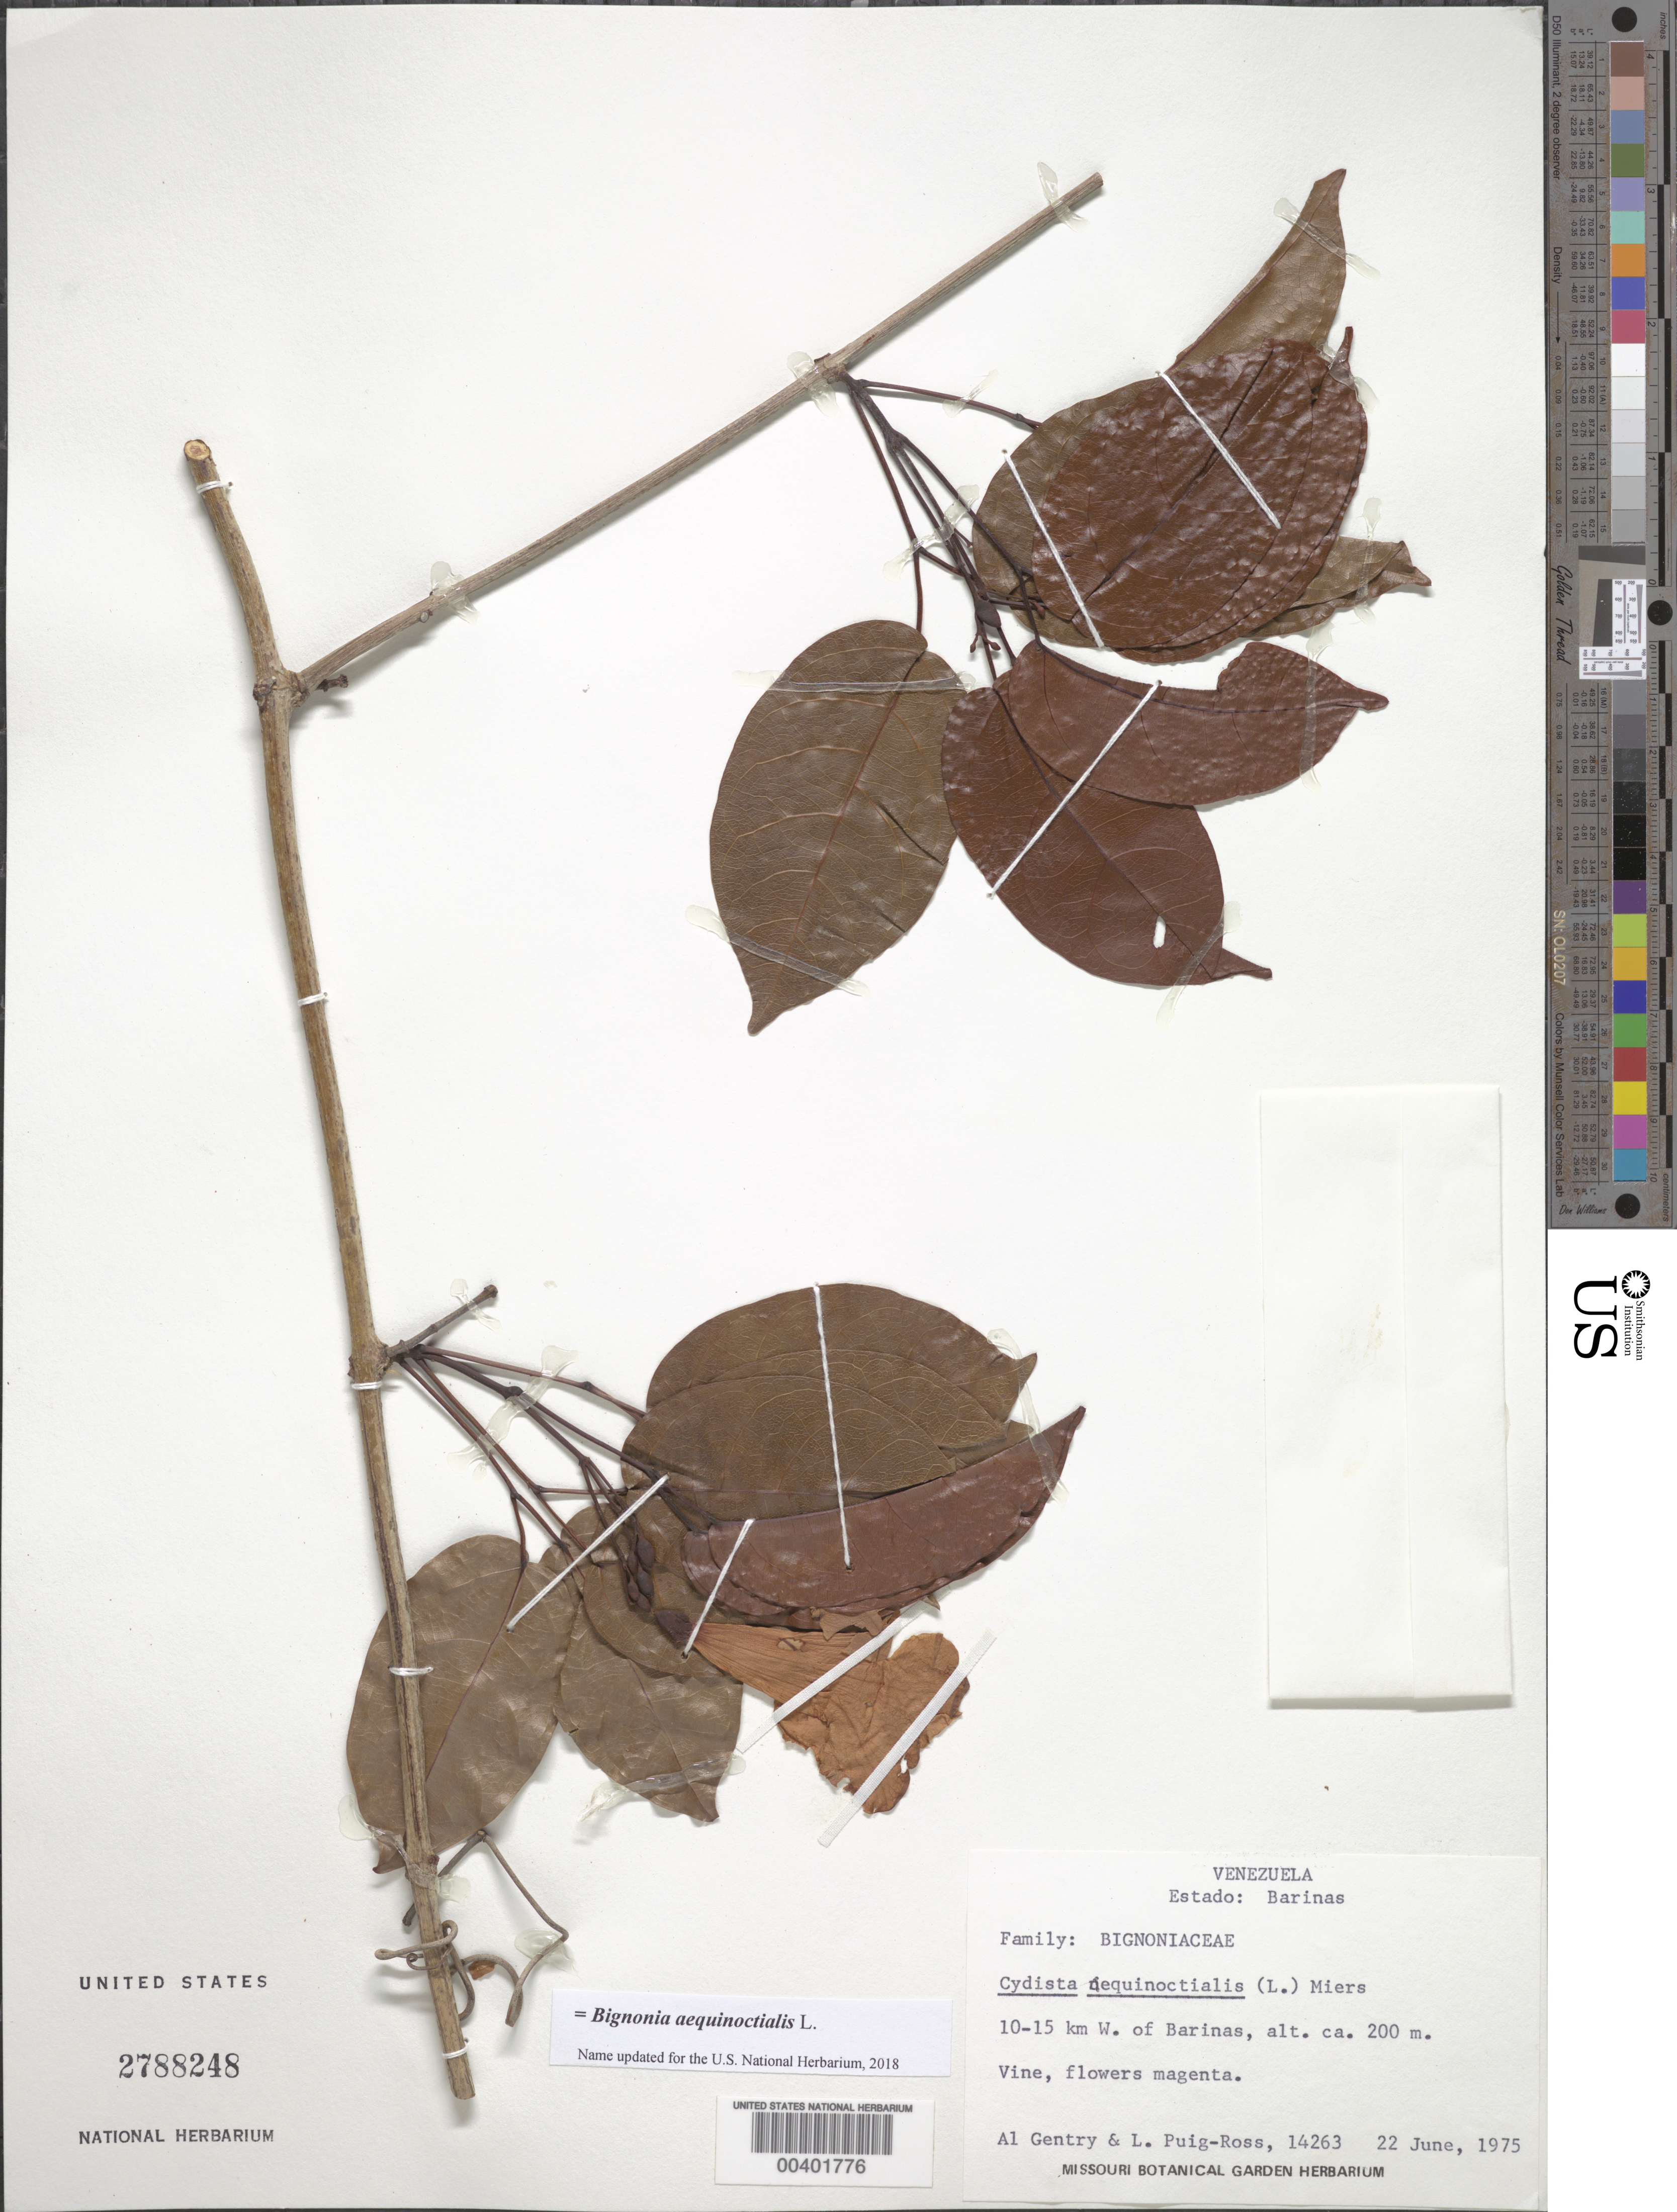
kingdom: Plantae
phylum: Tracheophyta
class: Magnoliopsida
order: Lamiales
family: Bignoniaceae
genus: Bignonia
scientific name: Bignonia aequinoctialis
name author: L.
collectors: A. H. Gentry & L. Puig-Ross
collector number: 14263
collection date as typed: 22 Jun 1975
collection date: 1975-06-22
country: Venezuela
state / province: Barinas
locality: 10-15 km. west of Barinas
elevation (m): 200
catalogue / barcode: US 2788248